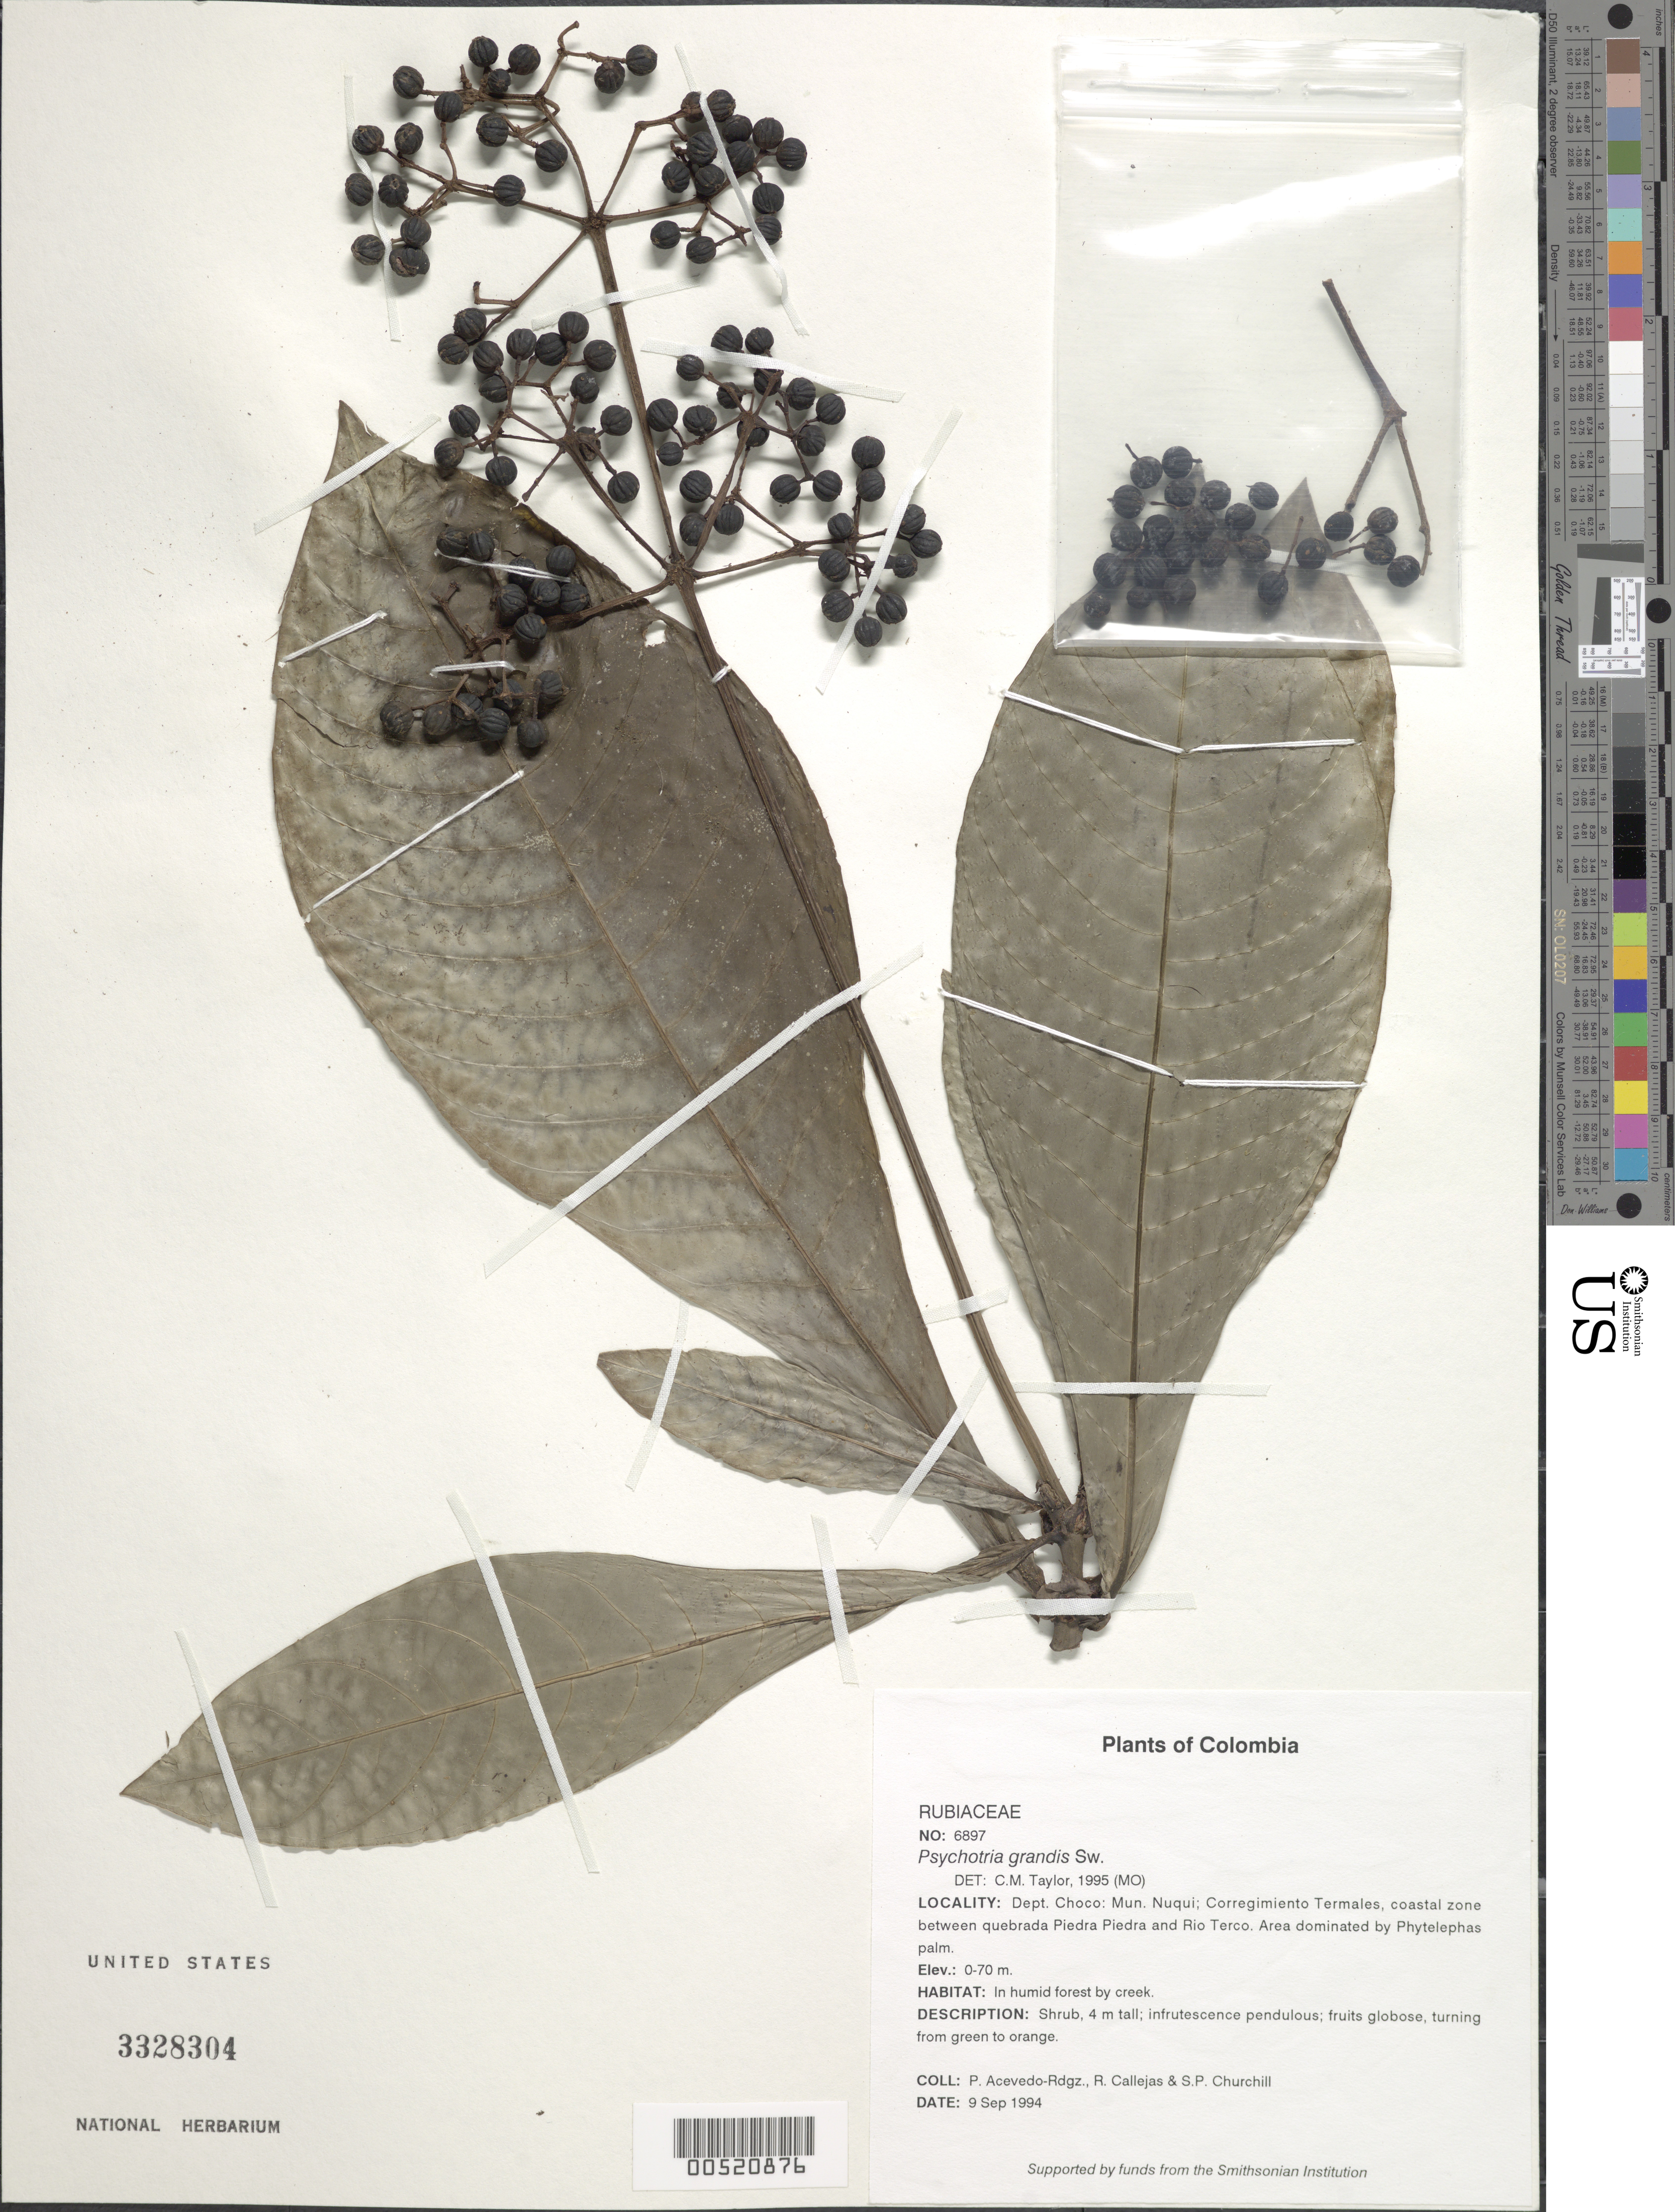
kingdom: Plantae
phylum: Tracheophyta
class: Magnoliopsida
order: Gentianales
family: Rubiaceae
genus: Psychotria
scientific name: Psychotria grandis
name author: Sw.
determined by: Taylor, Charlotte M.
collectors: P. Acevedo-Rodr., R. Callejas & S. Churchill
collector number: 6897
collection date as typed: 09 Sep 1994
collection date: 1994-09-09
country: Colombia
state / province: Chocó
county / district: Nuqui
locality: Depart. Choco; Mun. Nuqui; Corregimiento Termales, coastal zone between quebrada Piedra Piedra and Río Terco. Area dominated by Phytelephas palm.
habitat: In humid forest by creek.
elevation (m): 0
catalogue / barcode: US 3328304